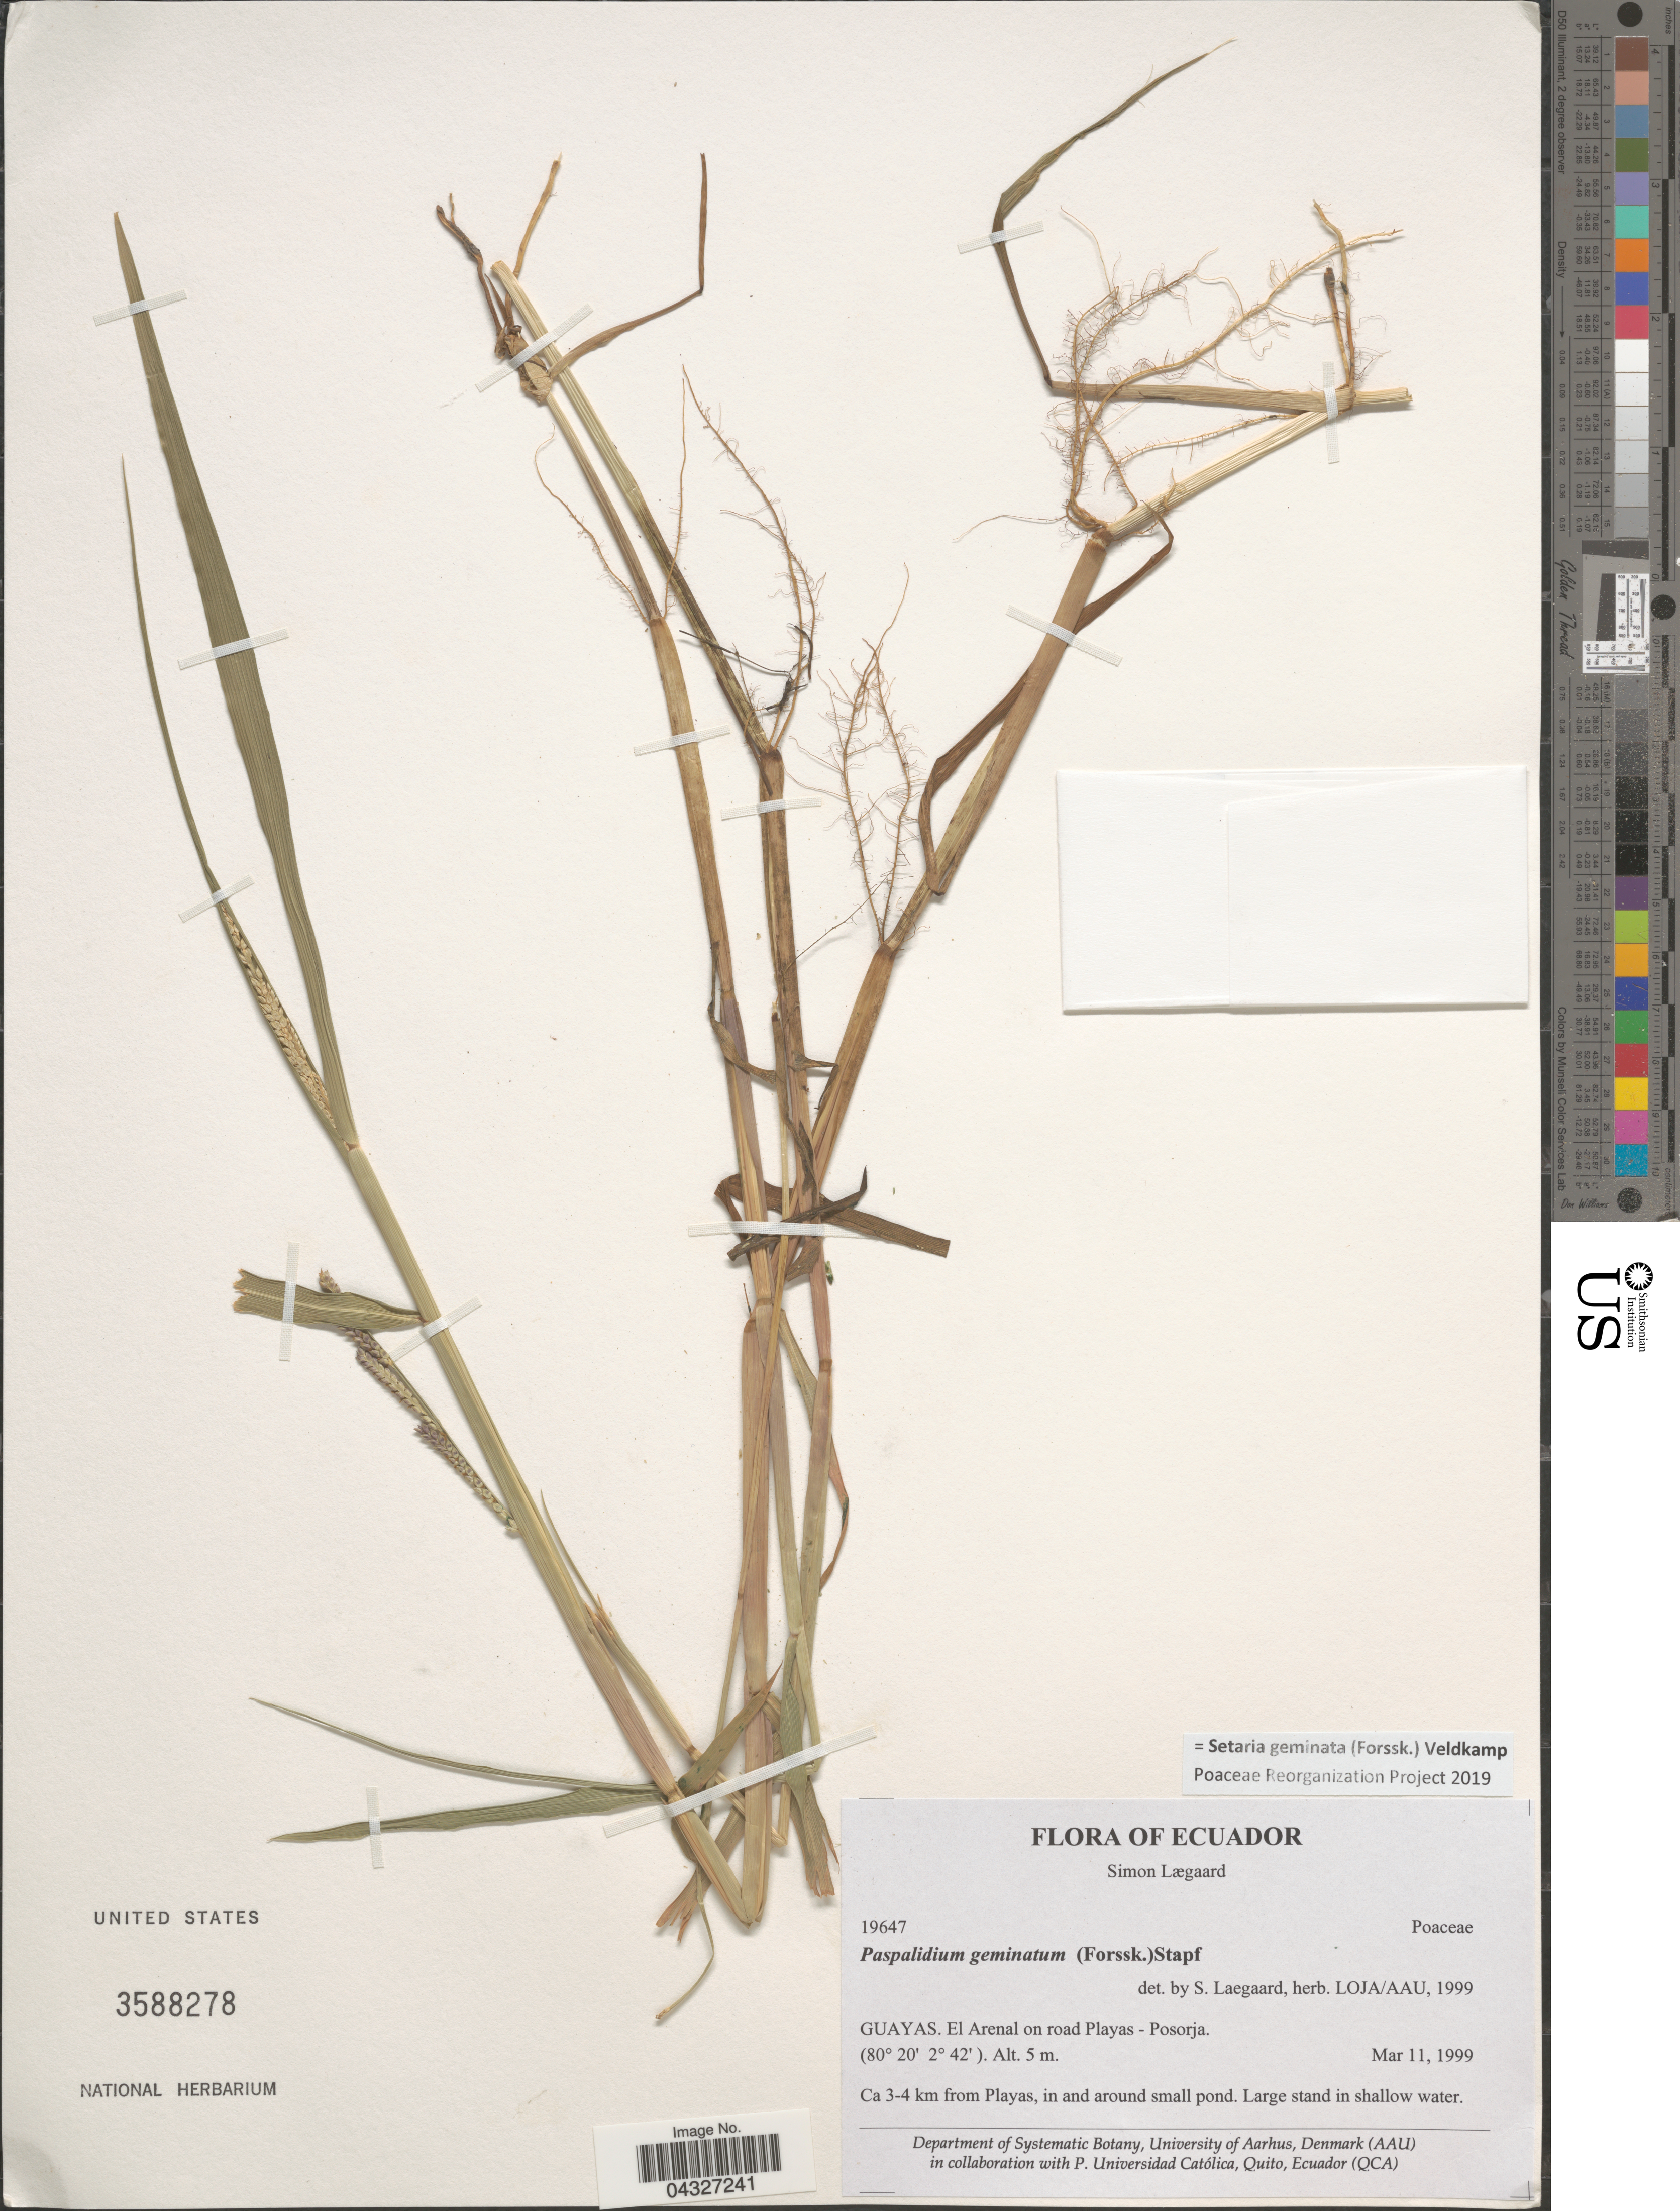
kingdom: Plantae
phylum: Tracheophyta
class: Liliopsida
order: Poales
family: Poaceae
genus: Setaria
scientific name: Setaria geminata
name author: (Forssk.) Veldkamp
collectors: S. Lægaard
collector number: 19647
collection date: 1999-03-11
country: Ecuador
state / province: Guayas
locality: Guayas. El Arenal on road Playas - Posorja. Ca 3-4km from Playas, in and around small pond. Large stand in shallow water.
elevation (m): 5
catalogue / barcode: US 3588278